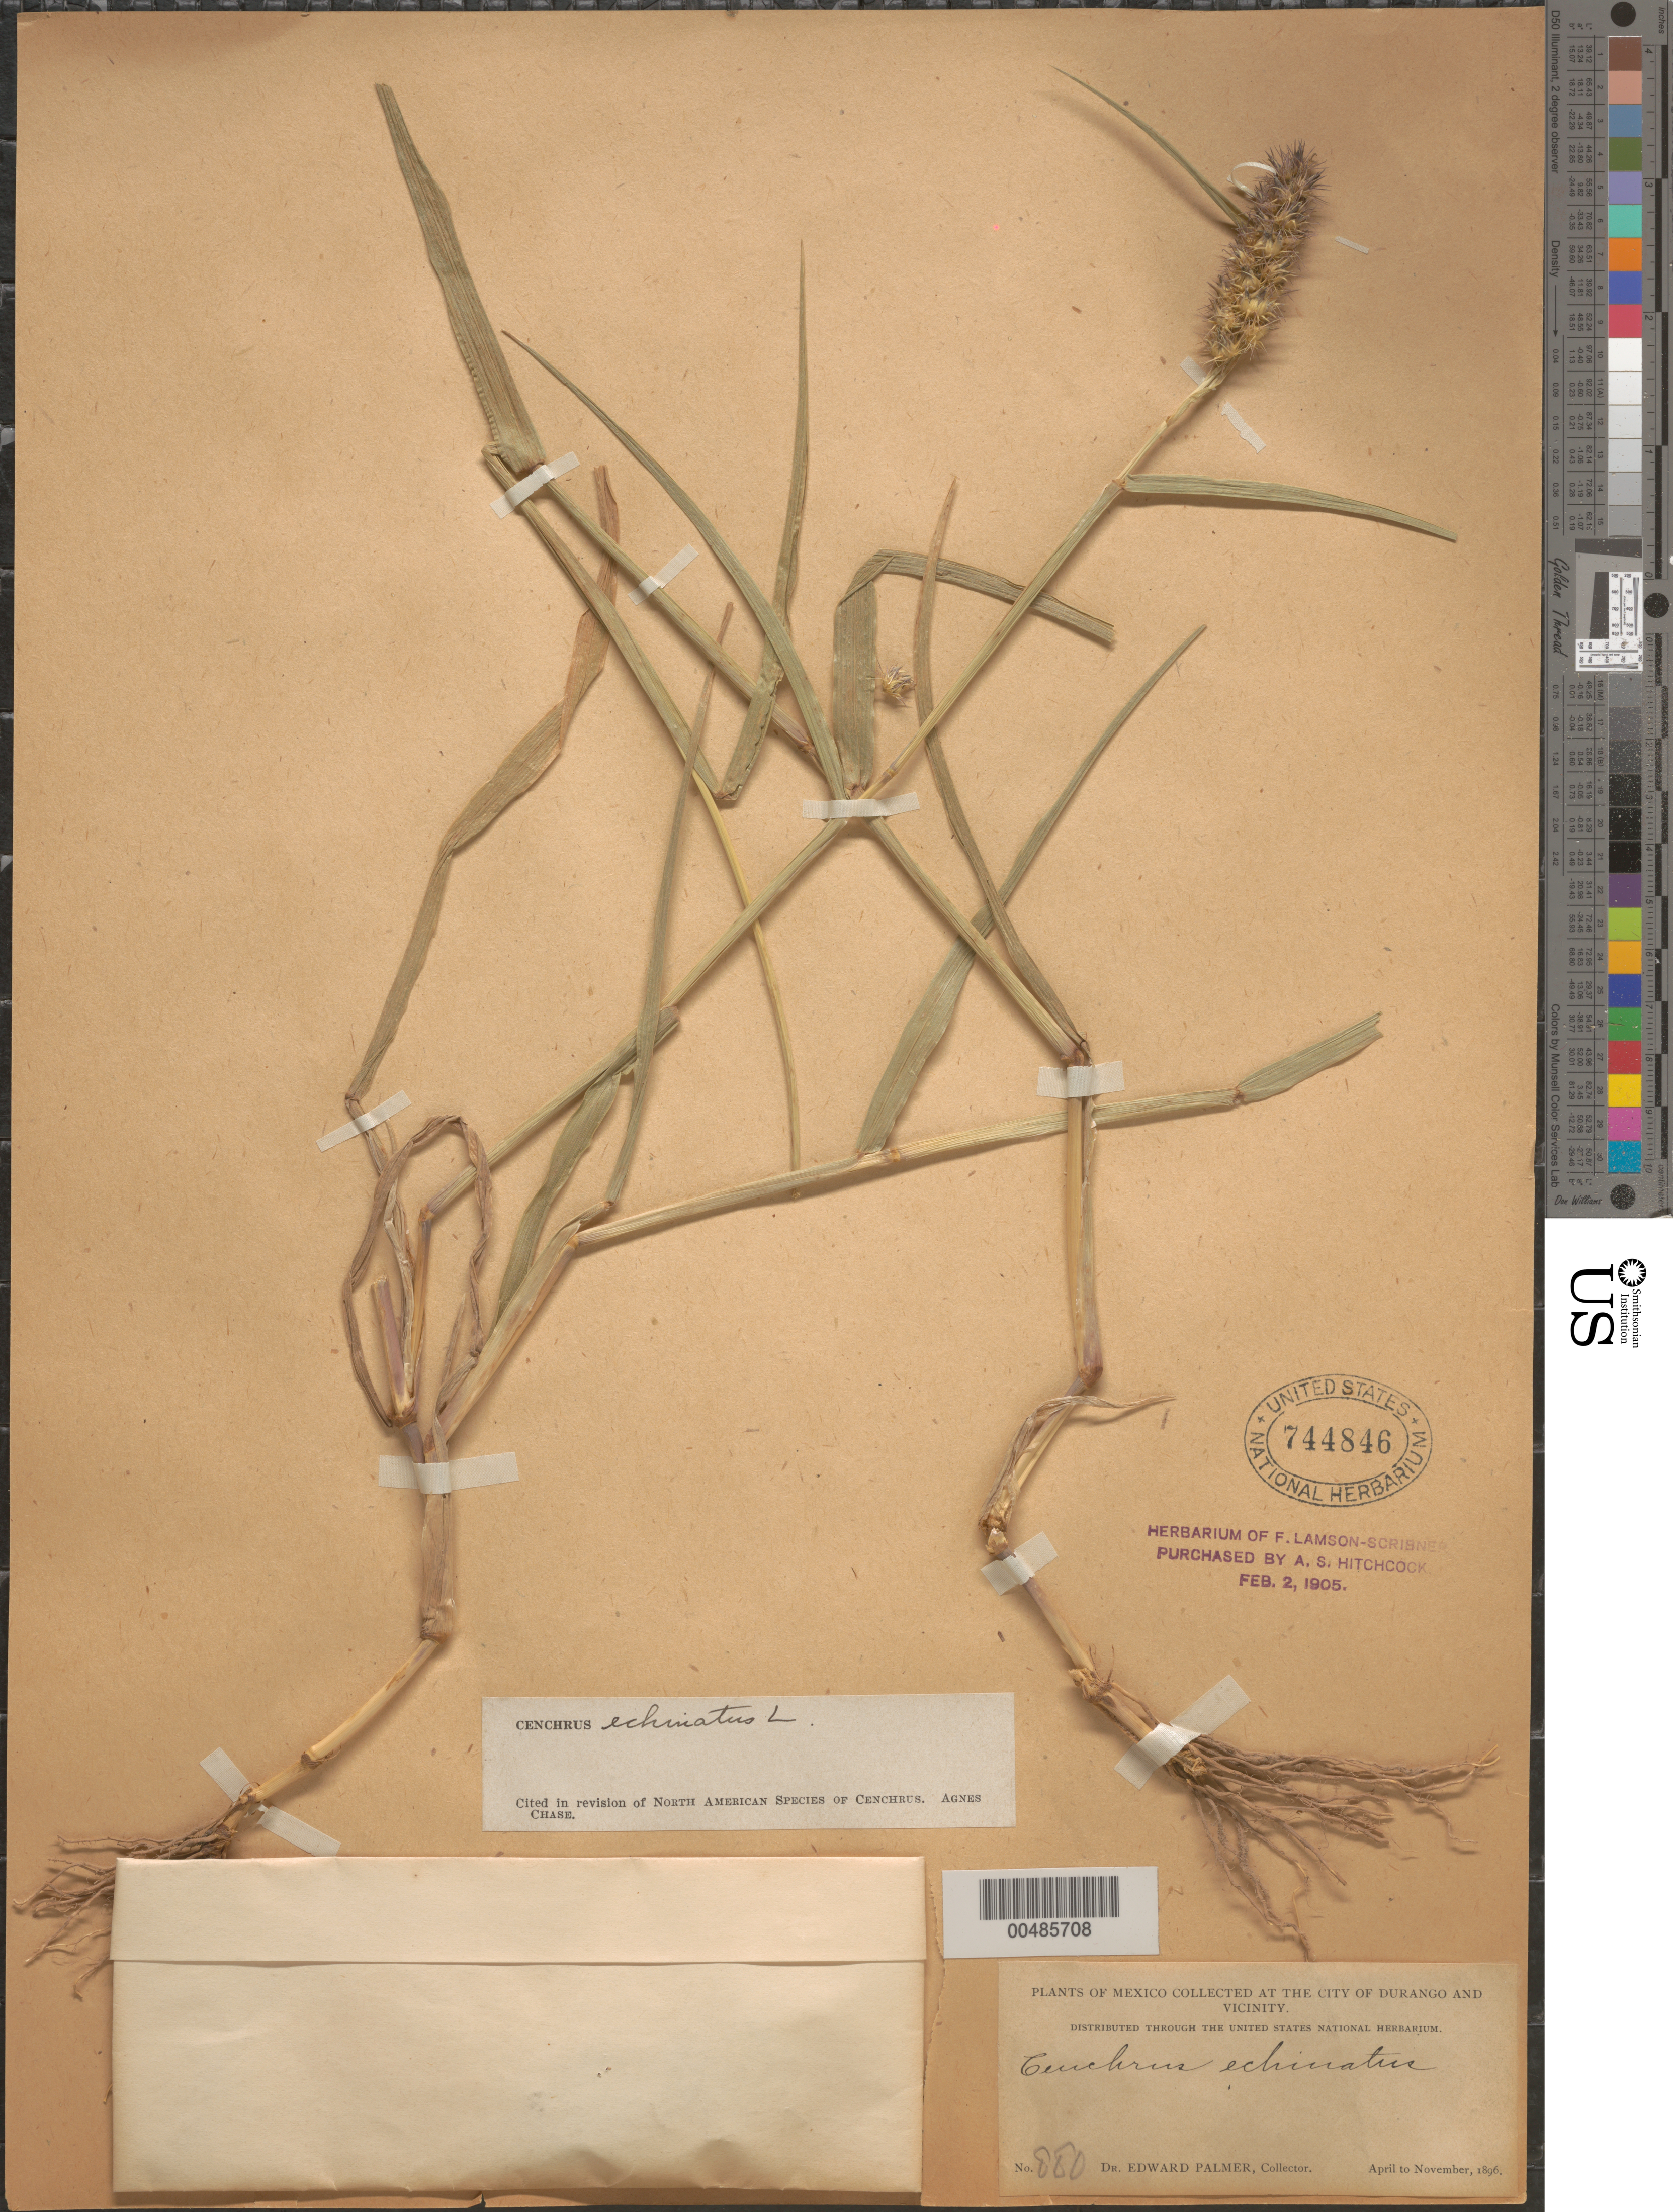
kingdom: Plantae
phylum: Tracheophyta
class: Liliopsida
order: Poales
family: Poaceae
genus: Cenchrus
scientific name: Cenchrus echinatus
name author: L.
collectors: E. Palmer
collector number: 880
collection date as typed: Apr 1896 to Nov 1896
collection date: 1896-04/1896-11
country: Mexico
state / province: Durango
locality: The city of Durango & vicinity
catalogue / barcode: US 744846